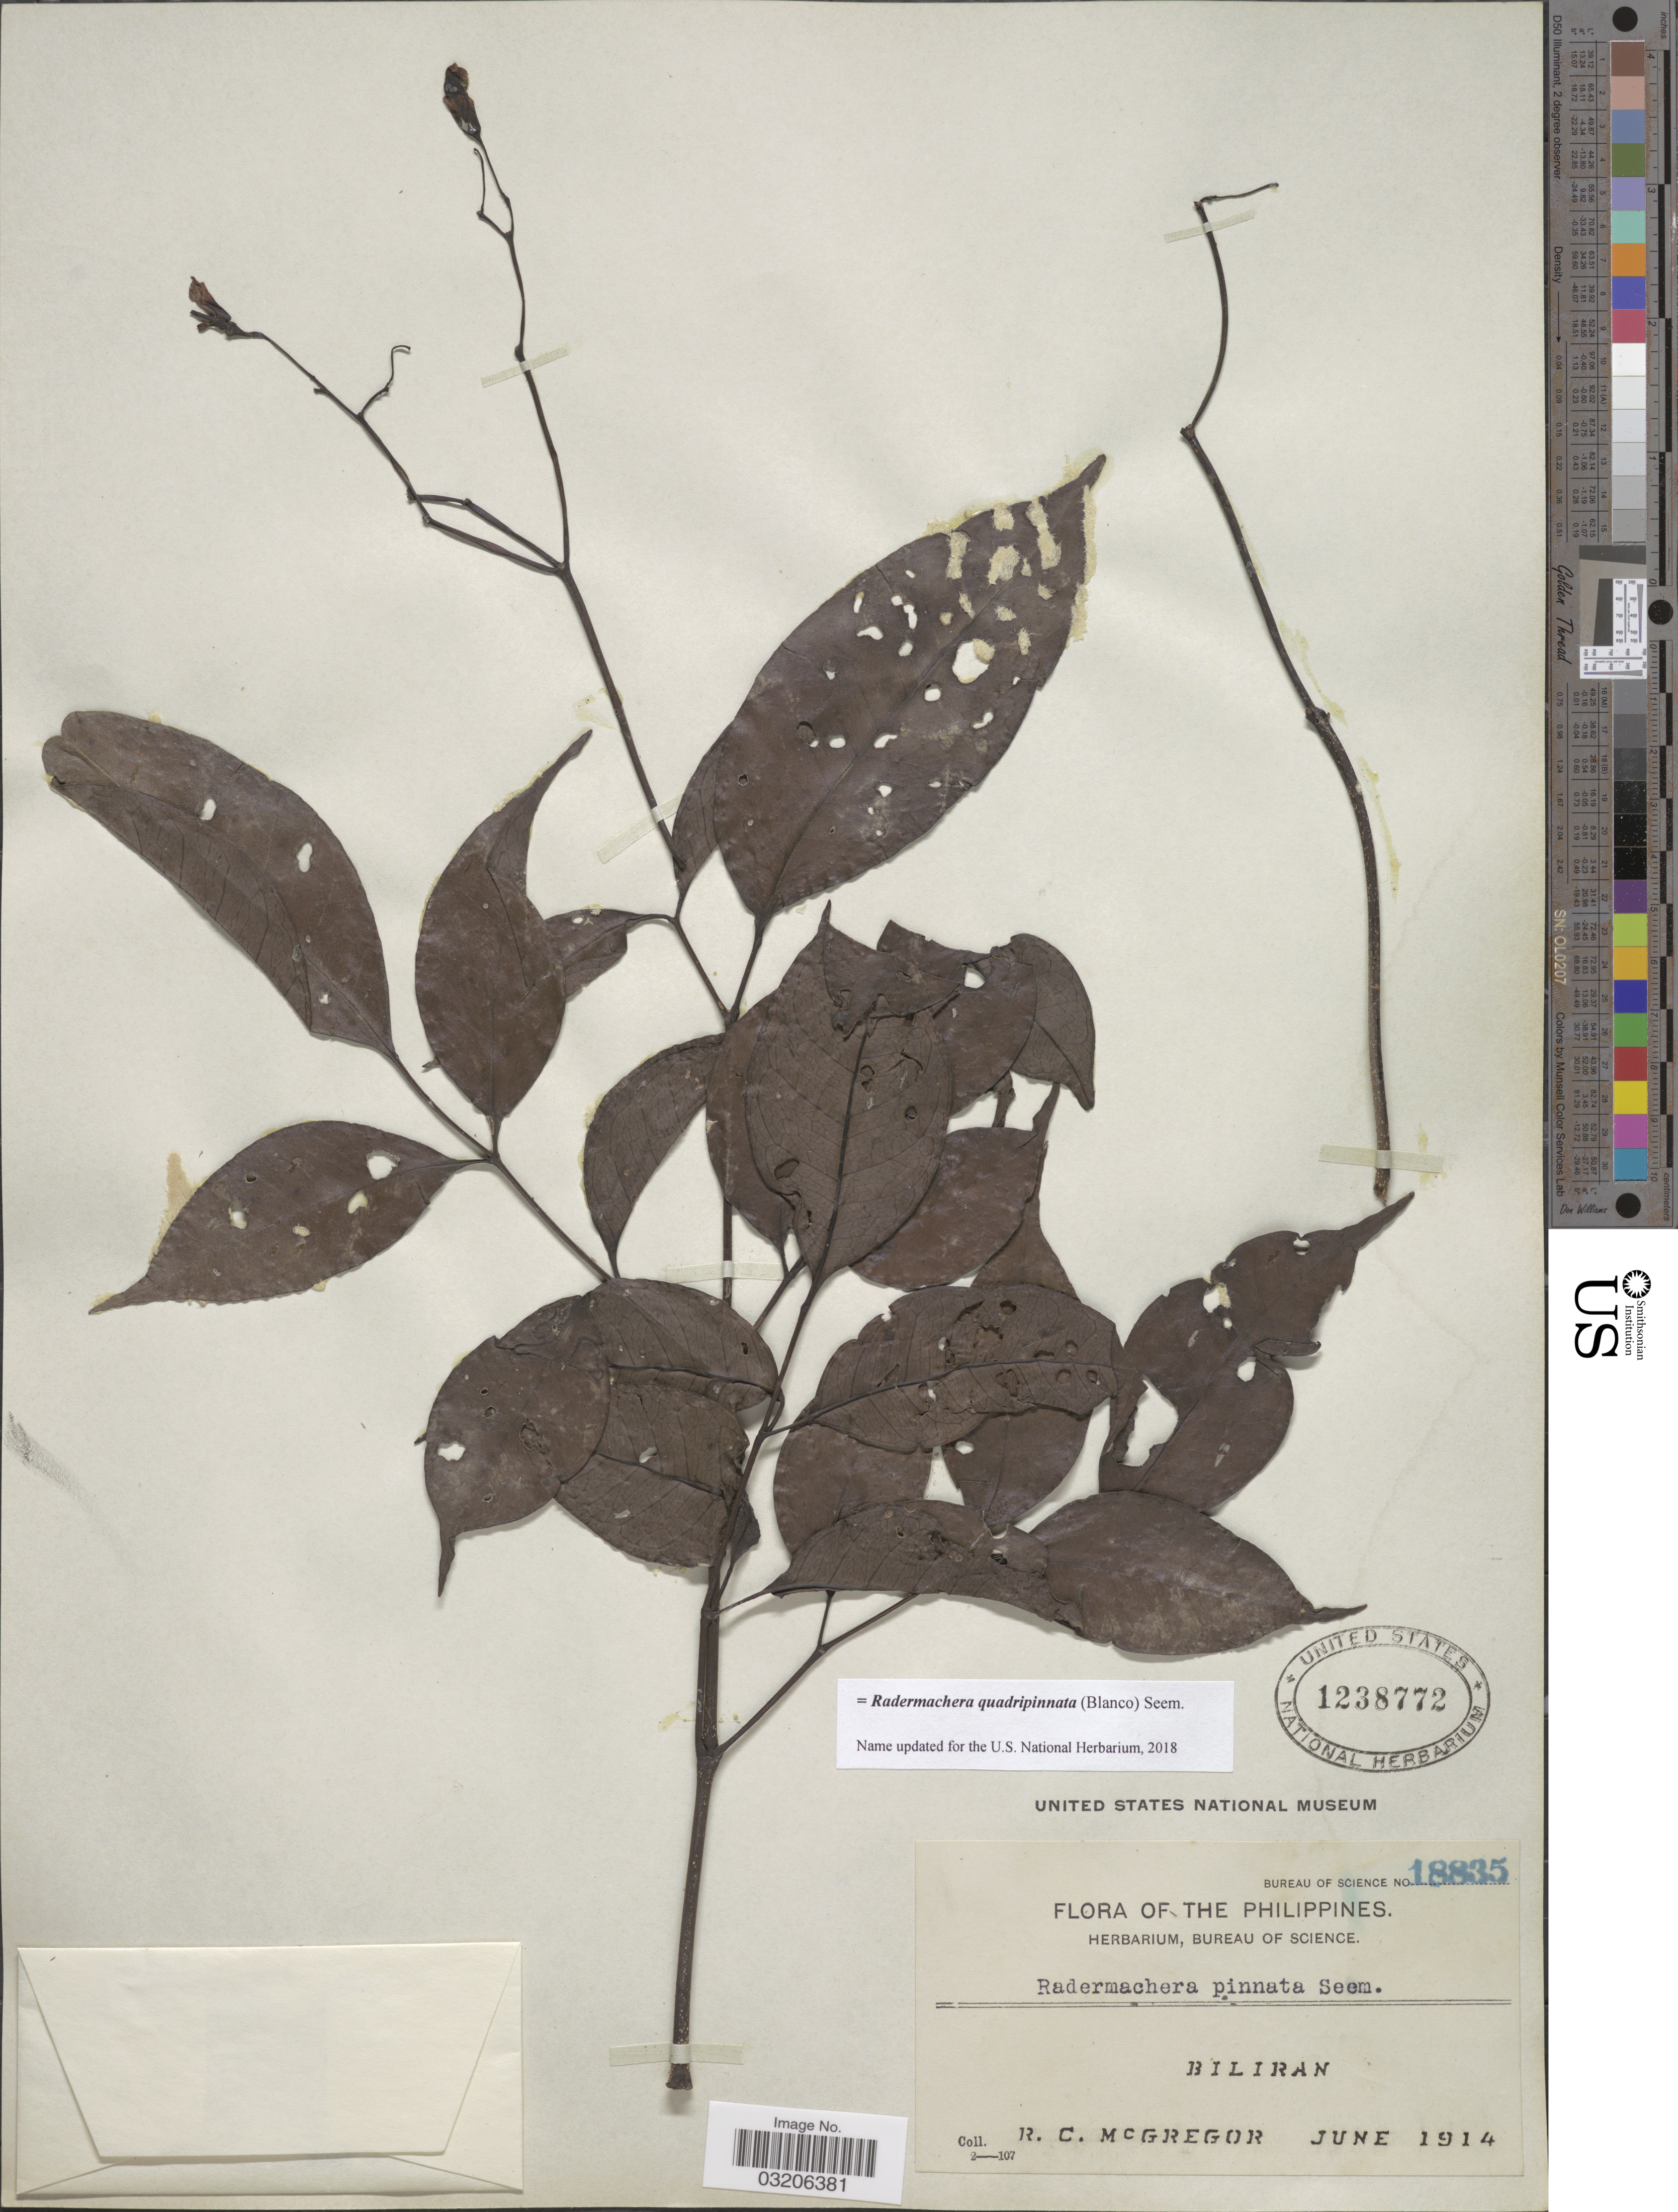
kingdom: Plantae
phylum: Tracheophyta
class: Magnoliopsida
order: Lamiales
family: Bignoniaceae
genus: Radermachera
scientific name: Radermachera quadripinnata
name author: (Blanco) Seem.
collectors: R. C. McGregor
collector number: Bureau of Science 18835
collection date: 1914-06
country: Philippines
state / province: Eastern Visayas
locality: Biliran.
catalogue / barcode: US 1238772